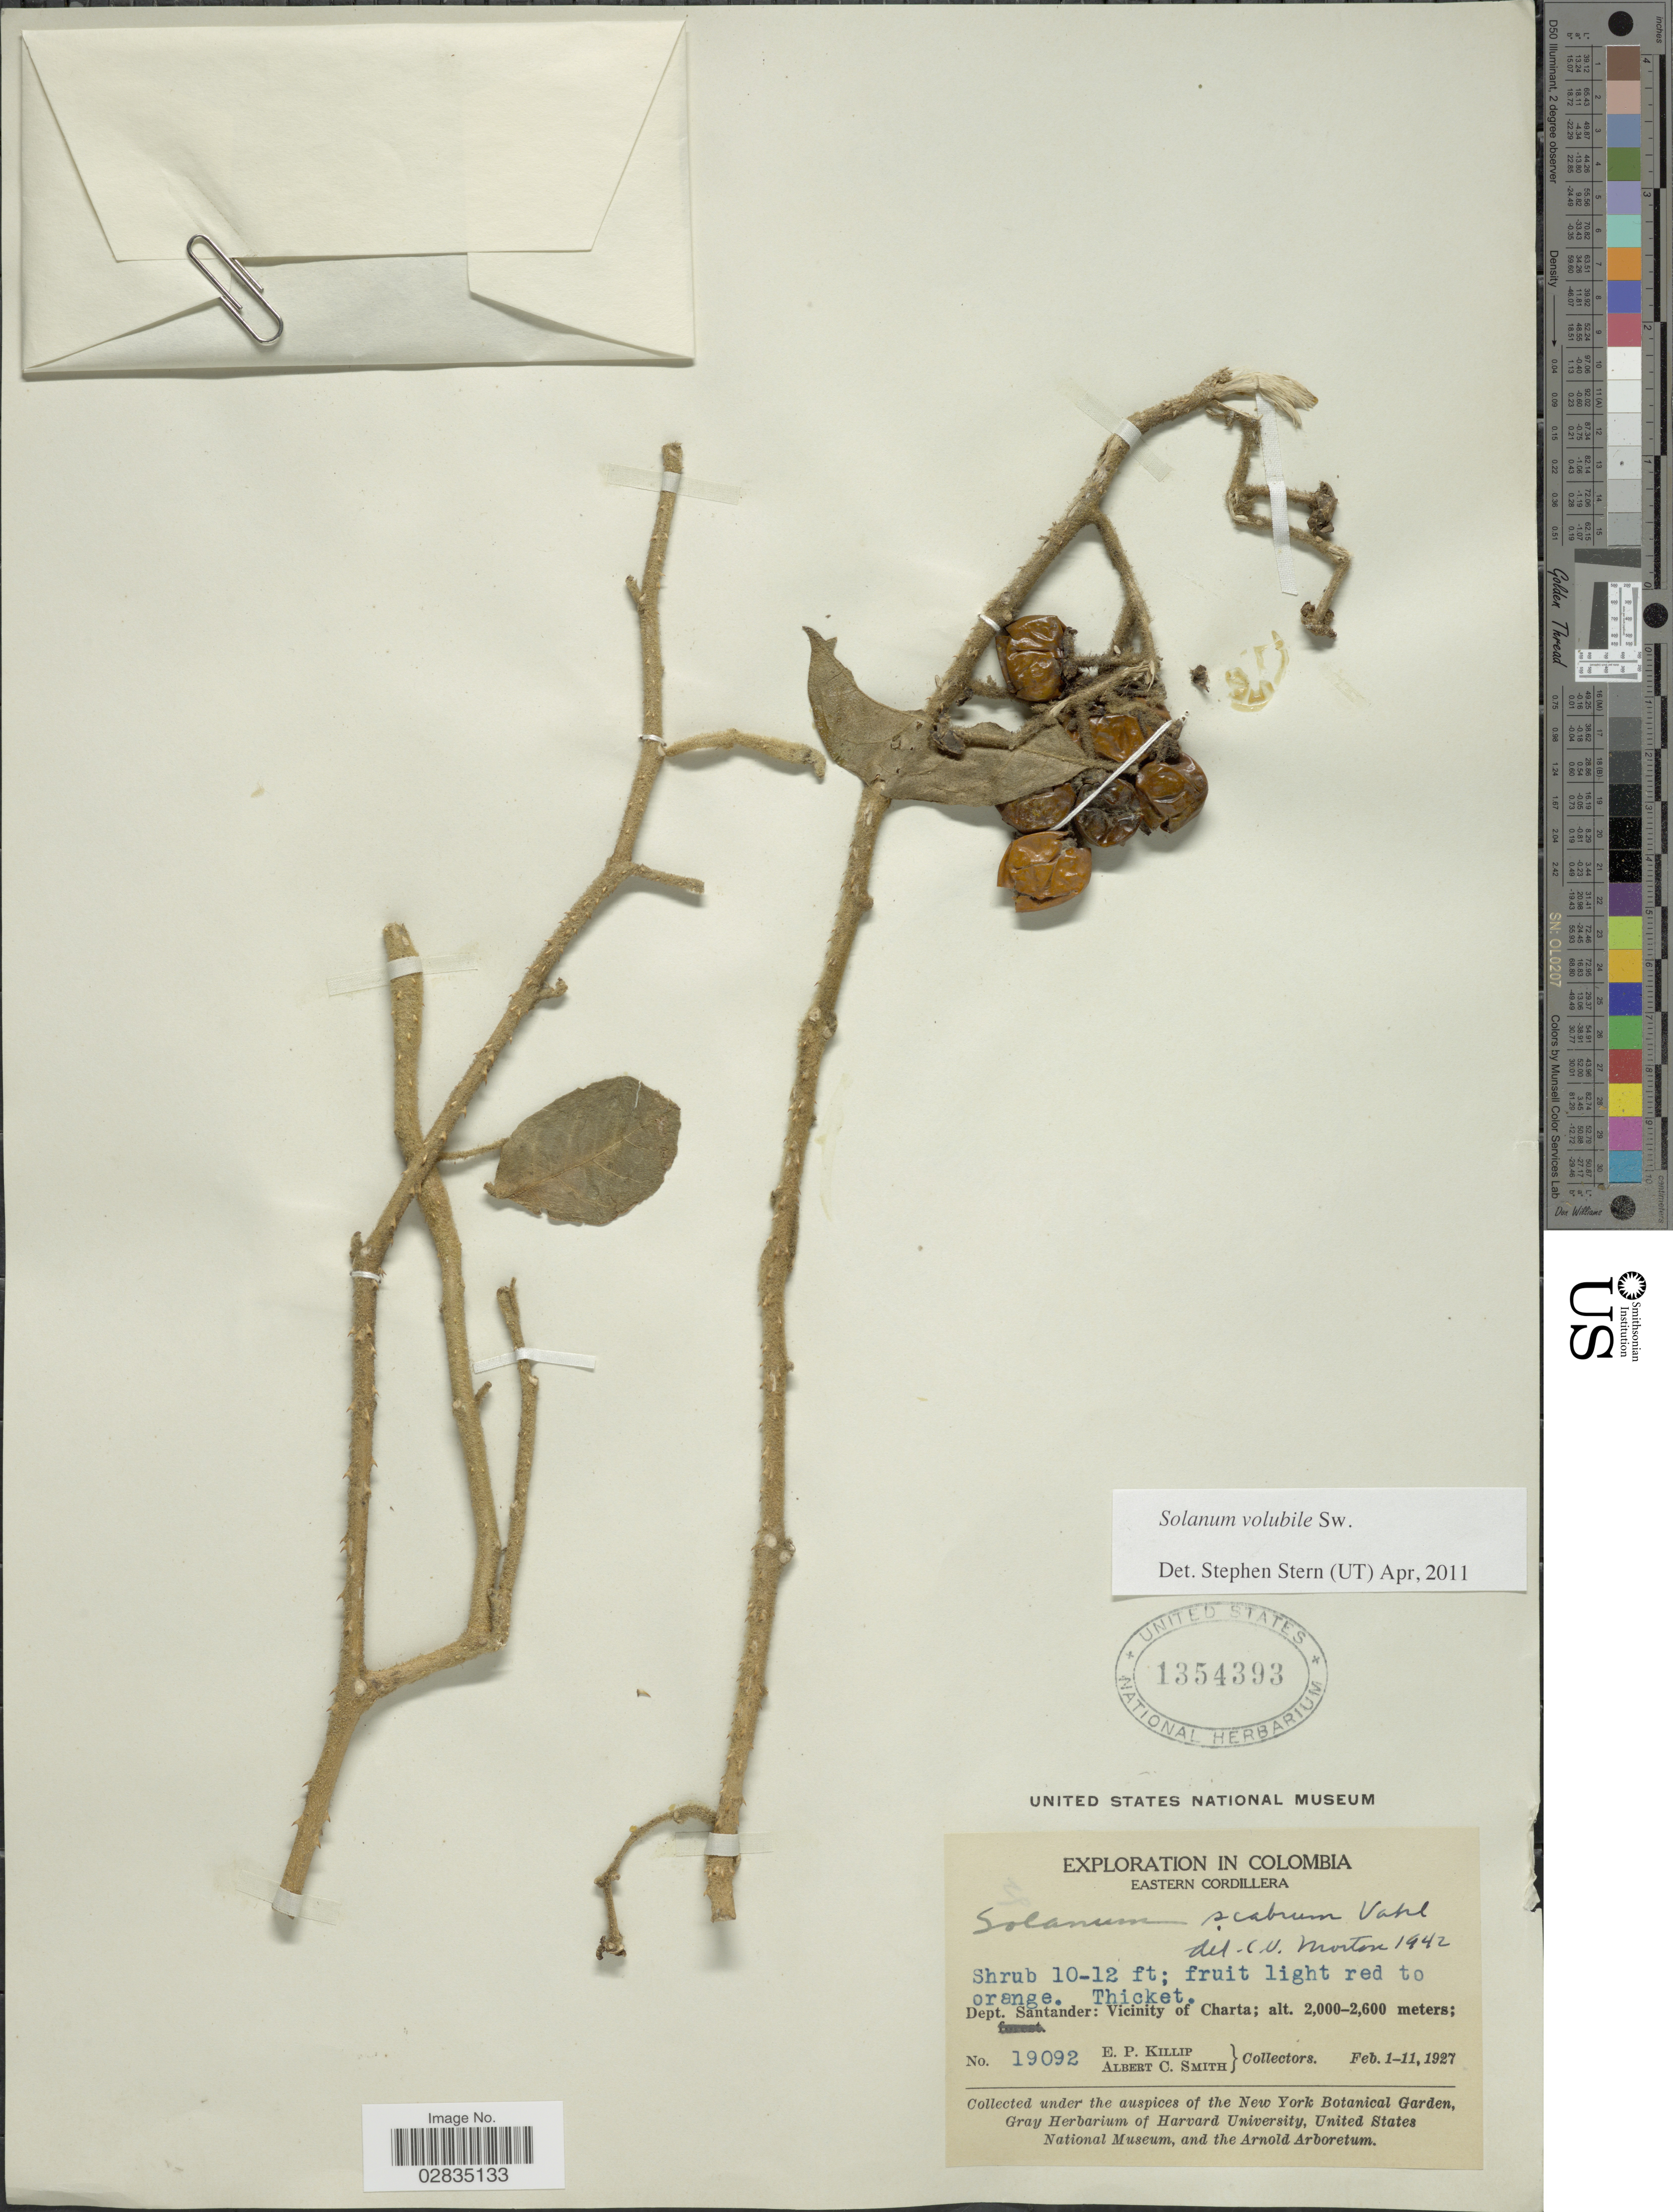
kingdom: Plantae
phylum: Tracheophyta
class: Magnoliopsida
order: Solanales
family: Solanaceae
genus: Solanum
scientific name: Solanum volubile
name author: Sw.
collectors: E. P. Killip & A. C. Smith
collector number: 19092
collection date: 1927-02-01/1927-02-11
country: Colombia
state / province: Santander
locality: Eastern Cordillera, Dept. Santander: Vicinity of Charta.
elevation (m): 2000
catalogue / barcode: US 1354393